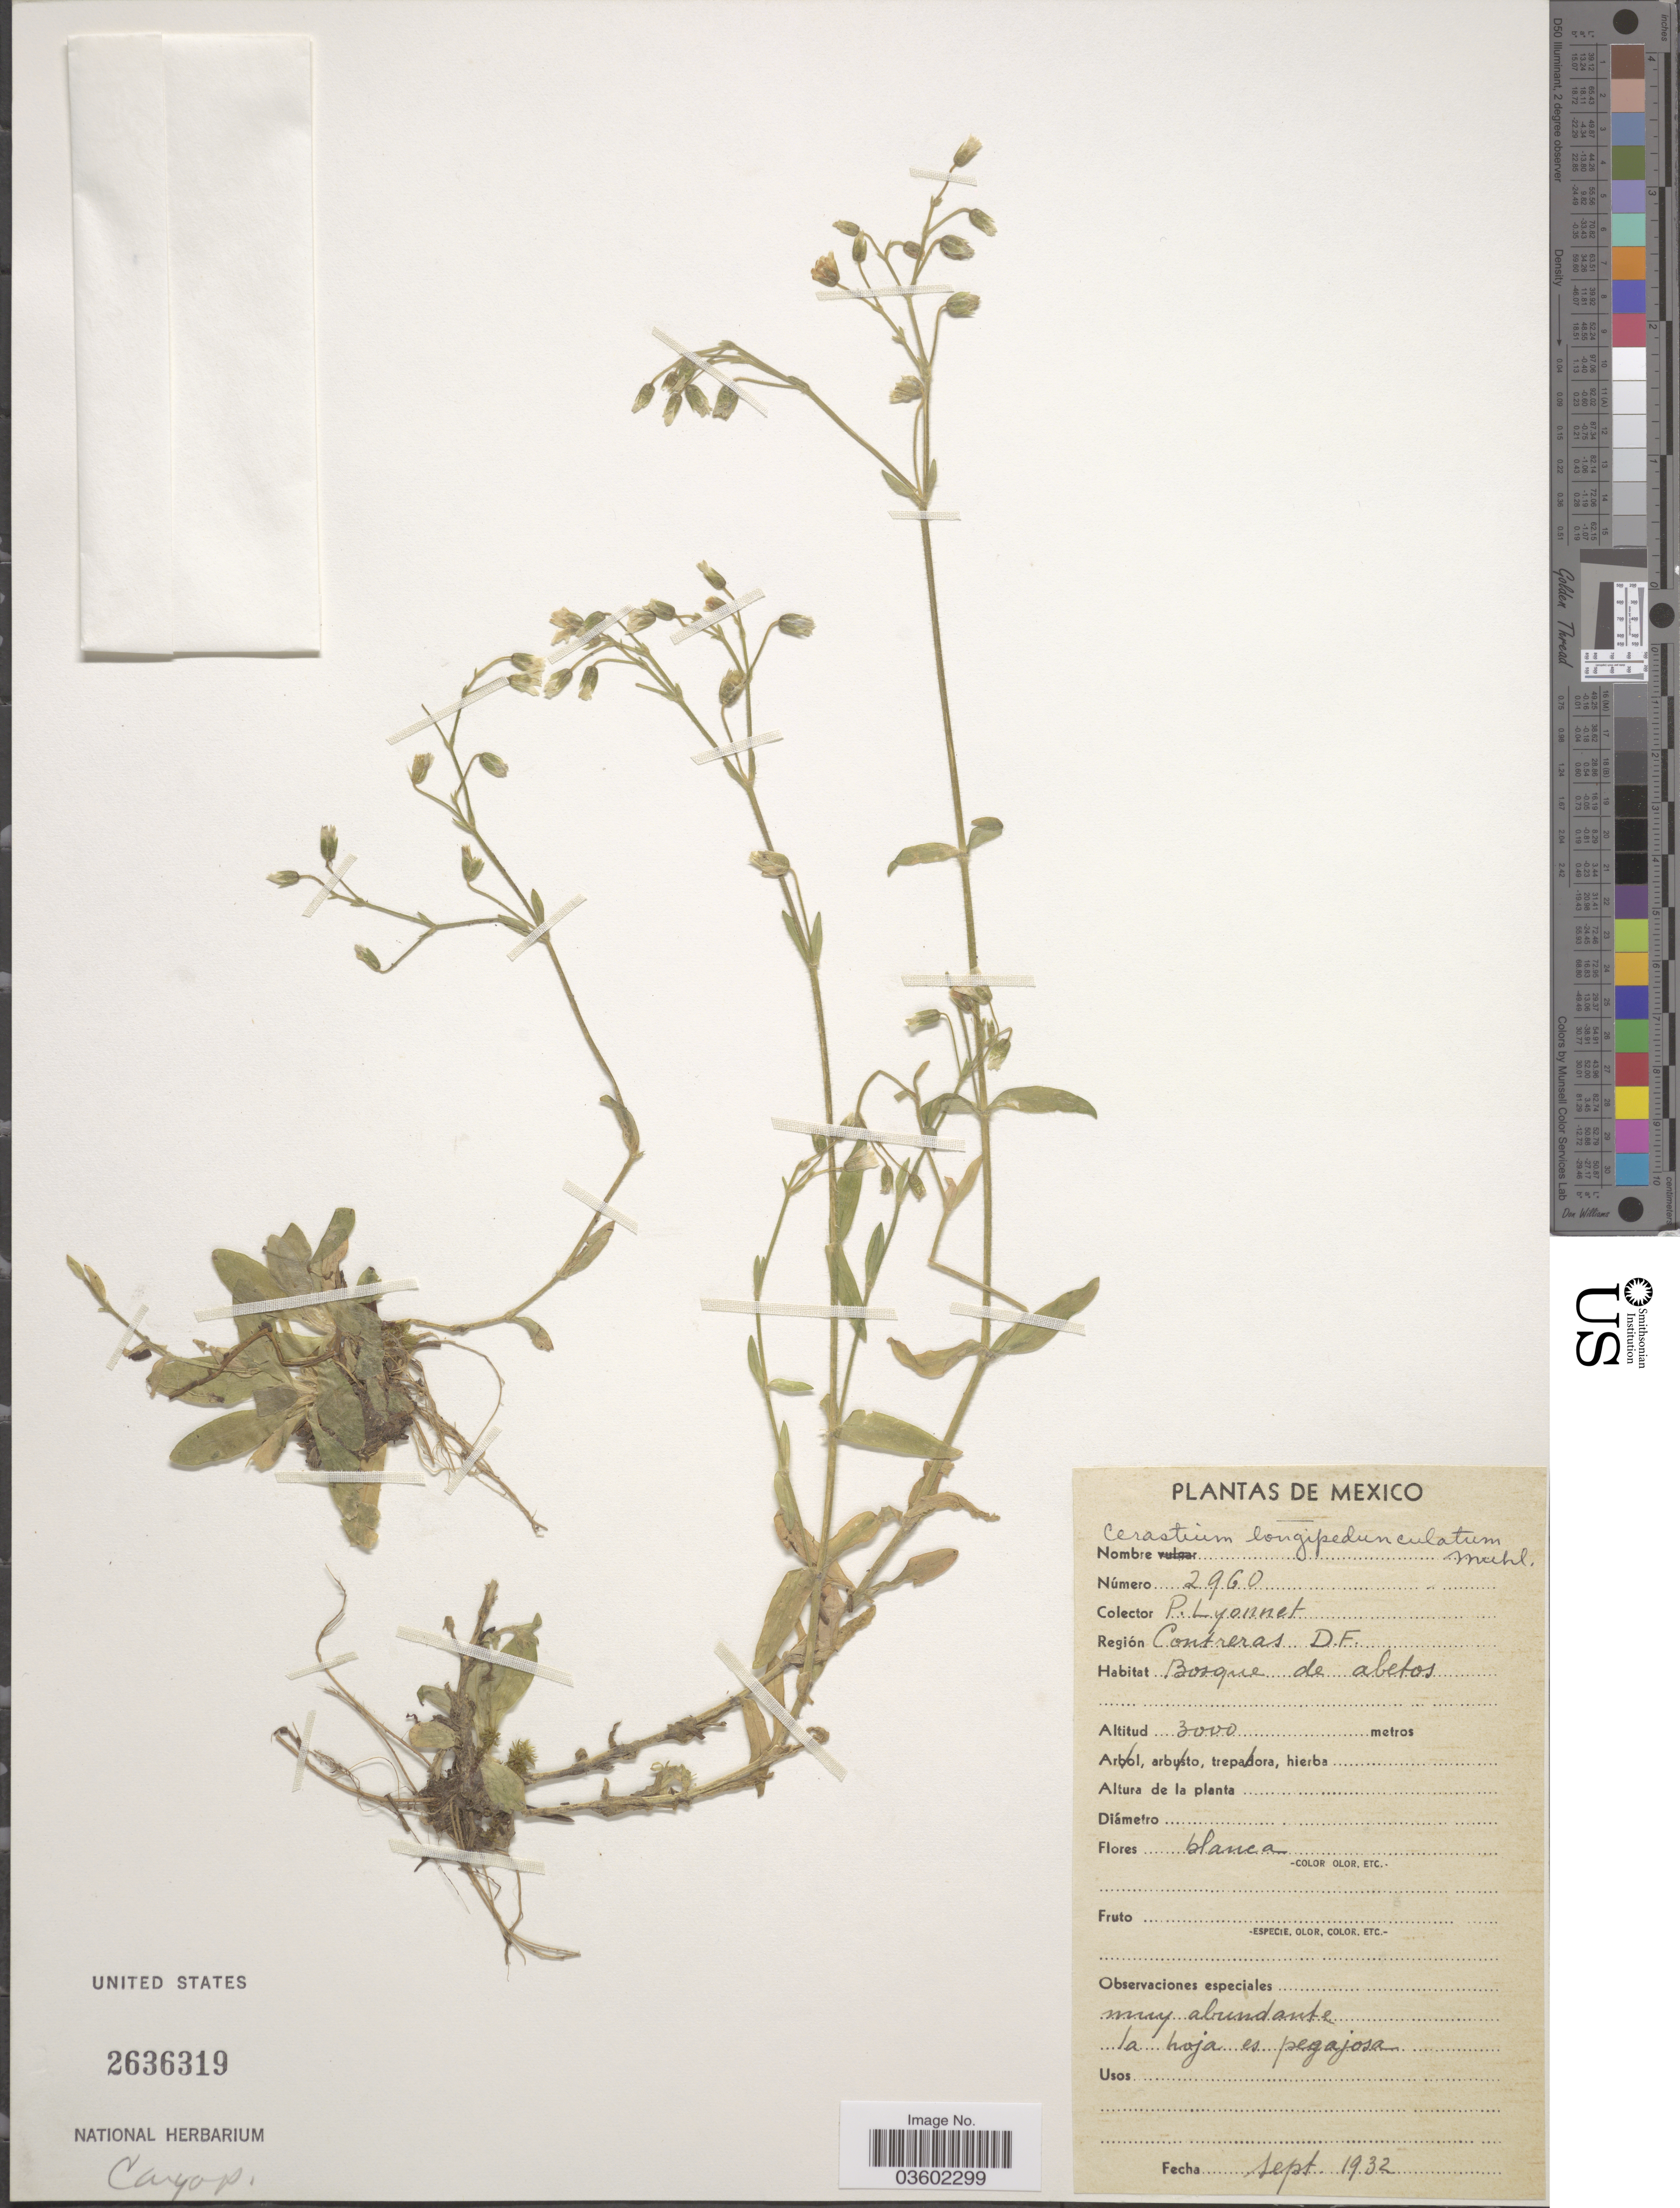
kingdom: Plantae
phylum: Tracheophyta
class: Magnoliopsida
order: Caryophyllales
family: Caryophyllaceae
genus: Cerastium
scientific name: Cerastium nutans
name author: Raf.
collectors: P. Lyonnet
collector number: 2960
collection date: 1932-09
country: Mexico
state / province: Distrito Federal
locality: Región Contreras D.F.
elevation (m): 3000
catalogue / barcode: US 2636319